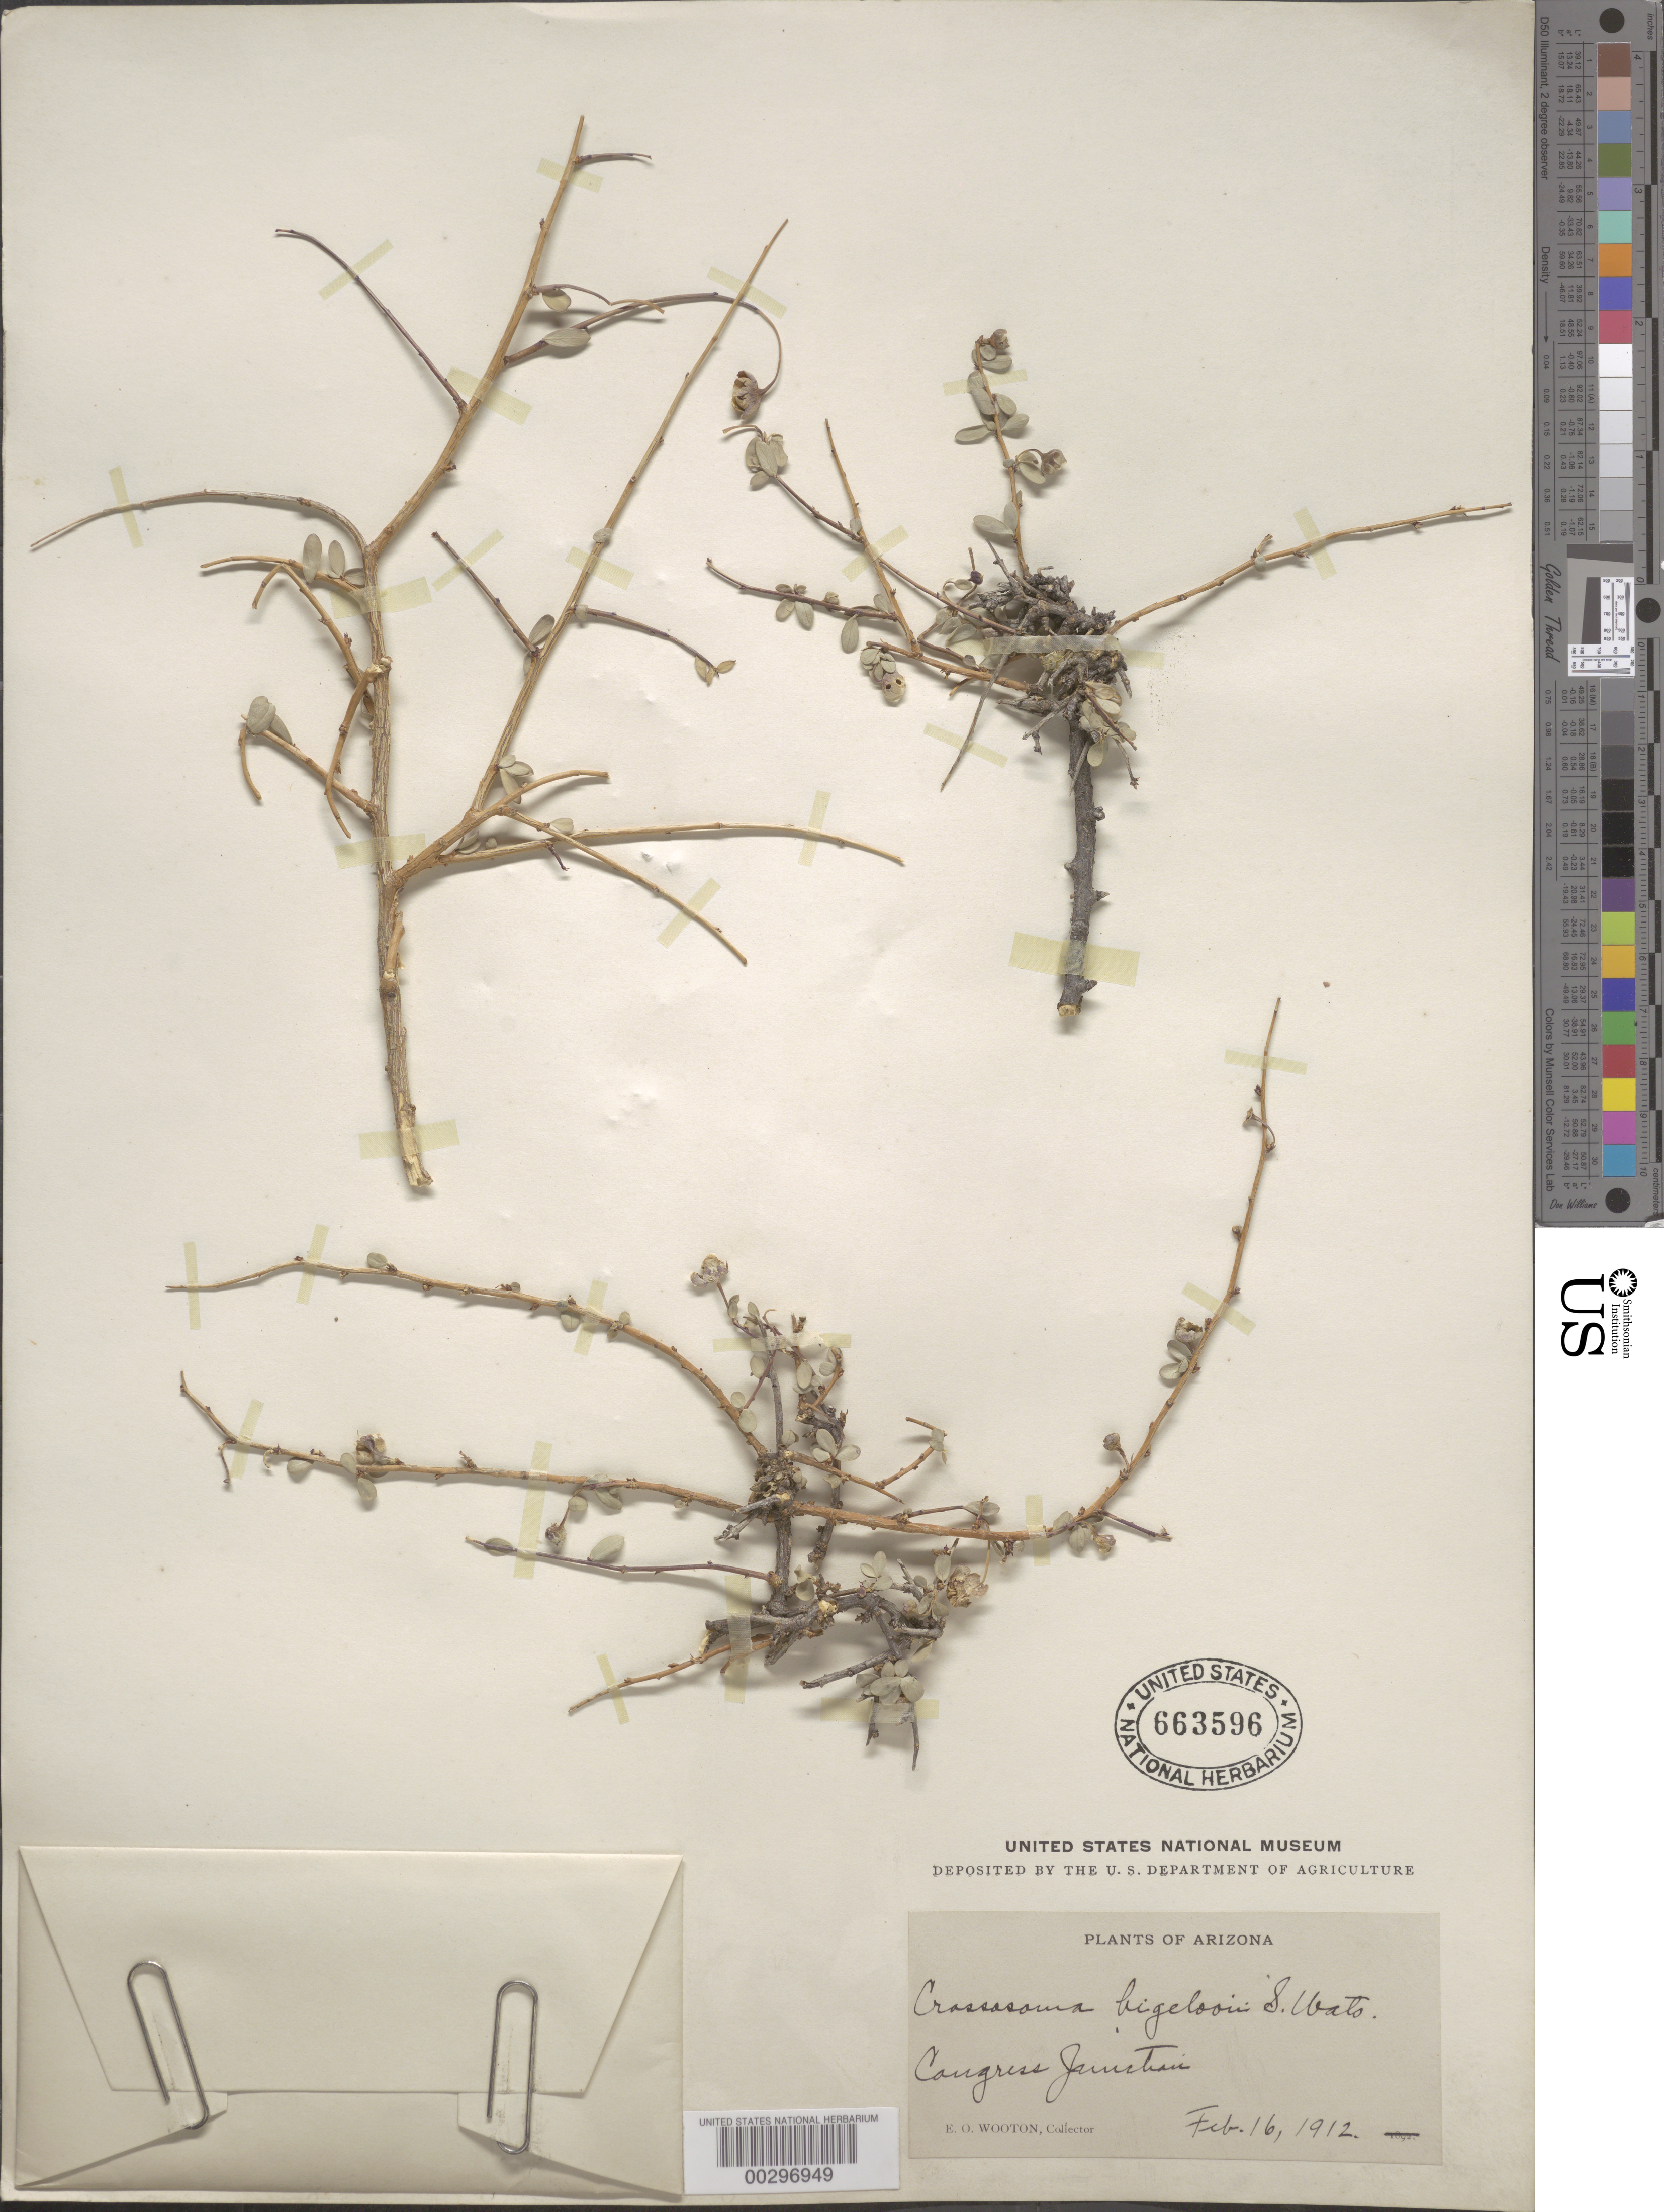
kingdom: Plantae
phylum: Tracheophyta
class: Magnoliopsida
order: Crossosomatales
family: Crossosomataceae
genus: Crossosoma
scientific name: Crossosoma bigelovii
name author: S. Watson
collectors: E. O. Wooton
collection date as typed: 16 Feb 1912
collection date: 1912-02-16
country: United States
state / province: Arizona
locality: Congress junction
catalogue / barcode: US 663596